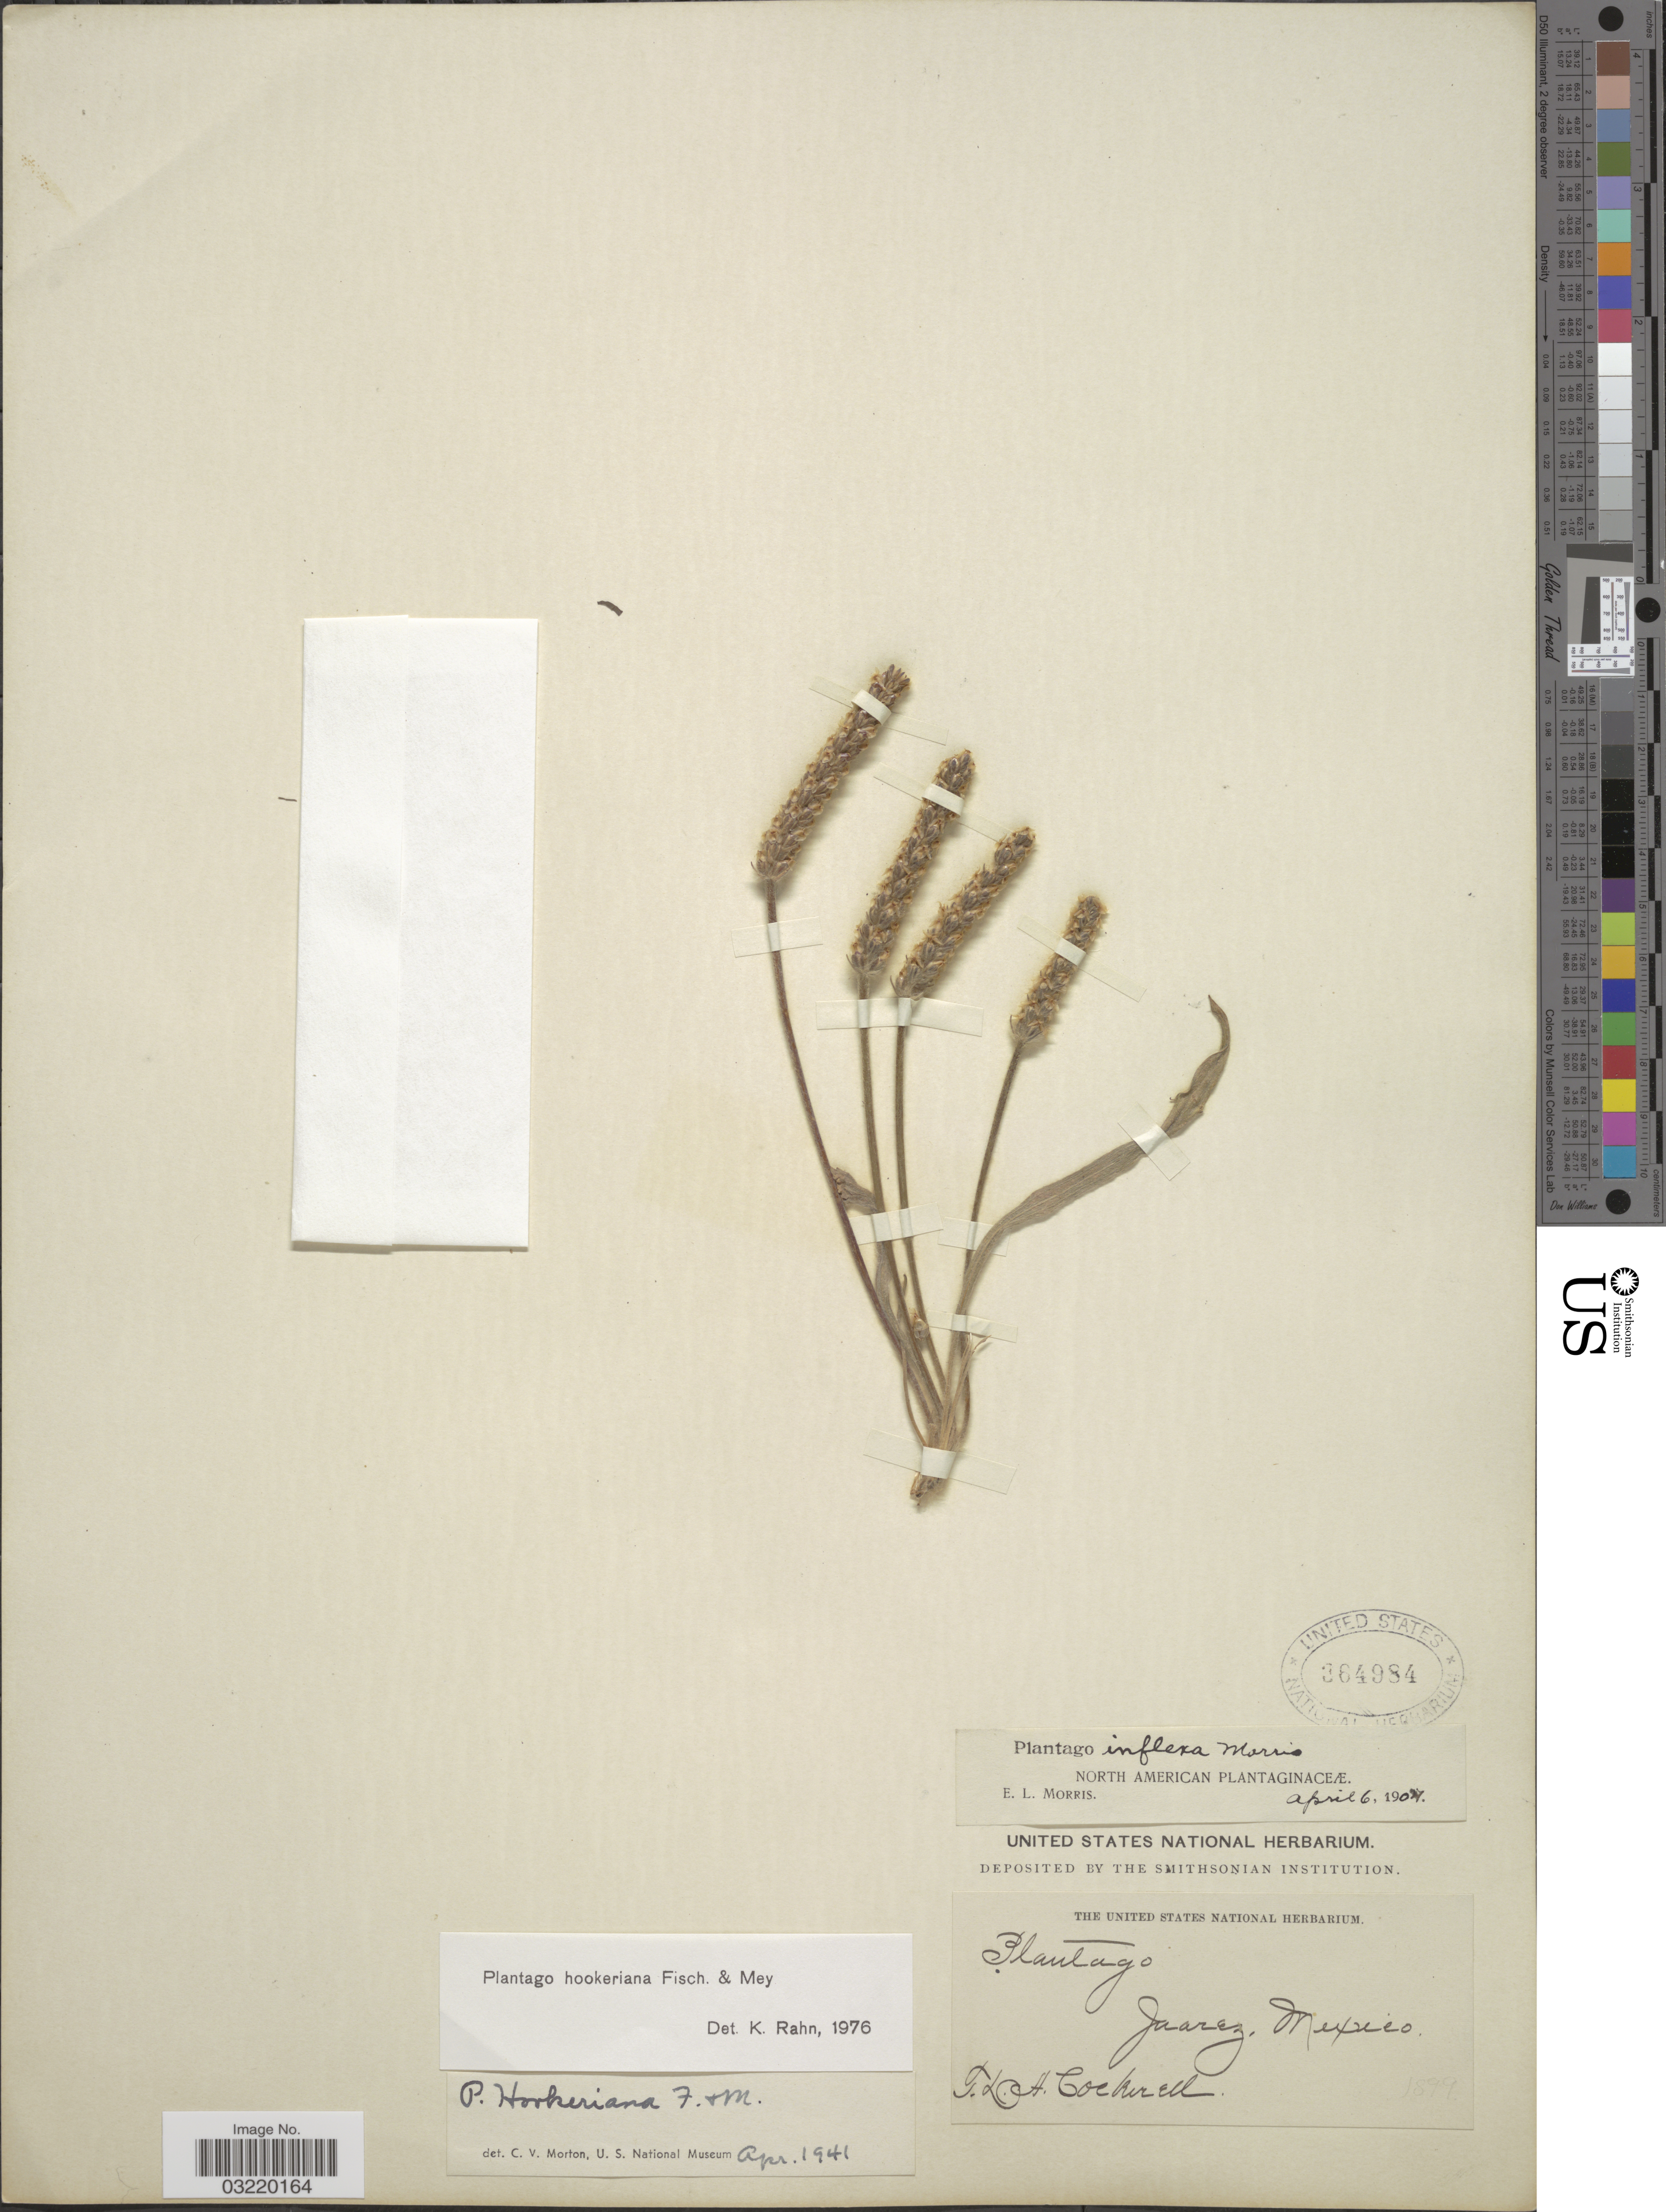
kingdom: Plantae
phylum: Tracheophyta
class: Magnoliopsida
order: Lamiales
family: Plantaginaceae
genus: Plantago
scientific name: Plantago hookeriana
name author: Fisch. & C.A. Mey.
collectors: T. Cockerell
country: Mexico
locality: Juarez.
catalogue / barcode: US 364984